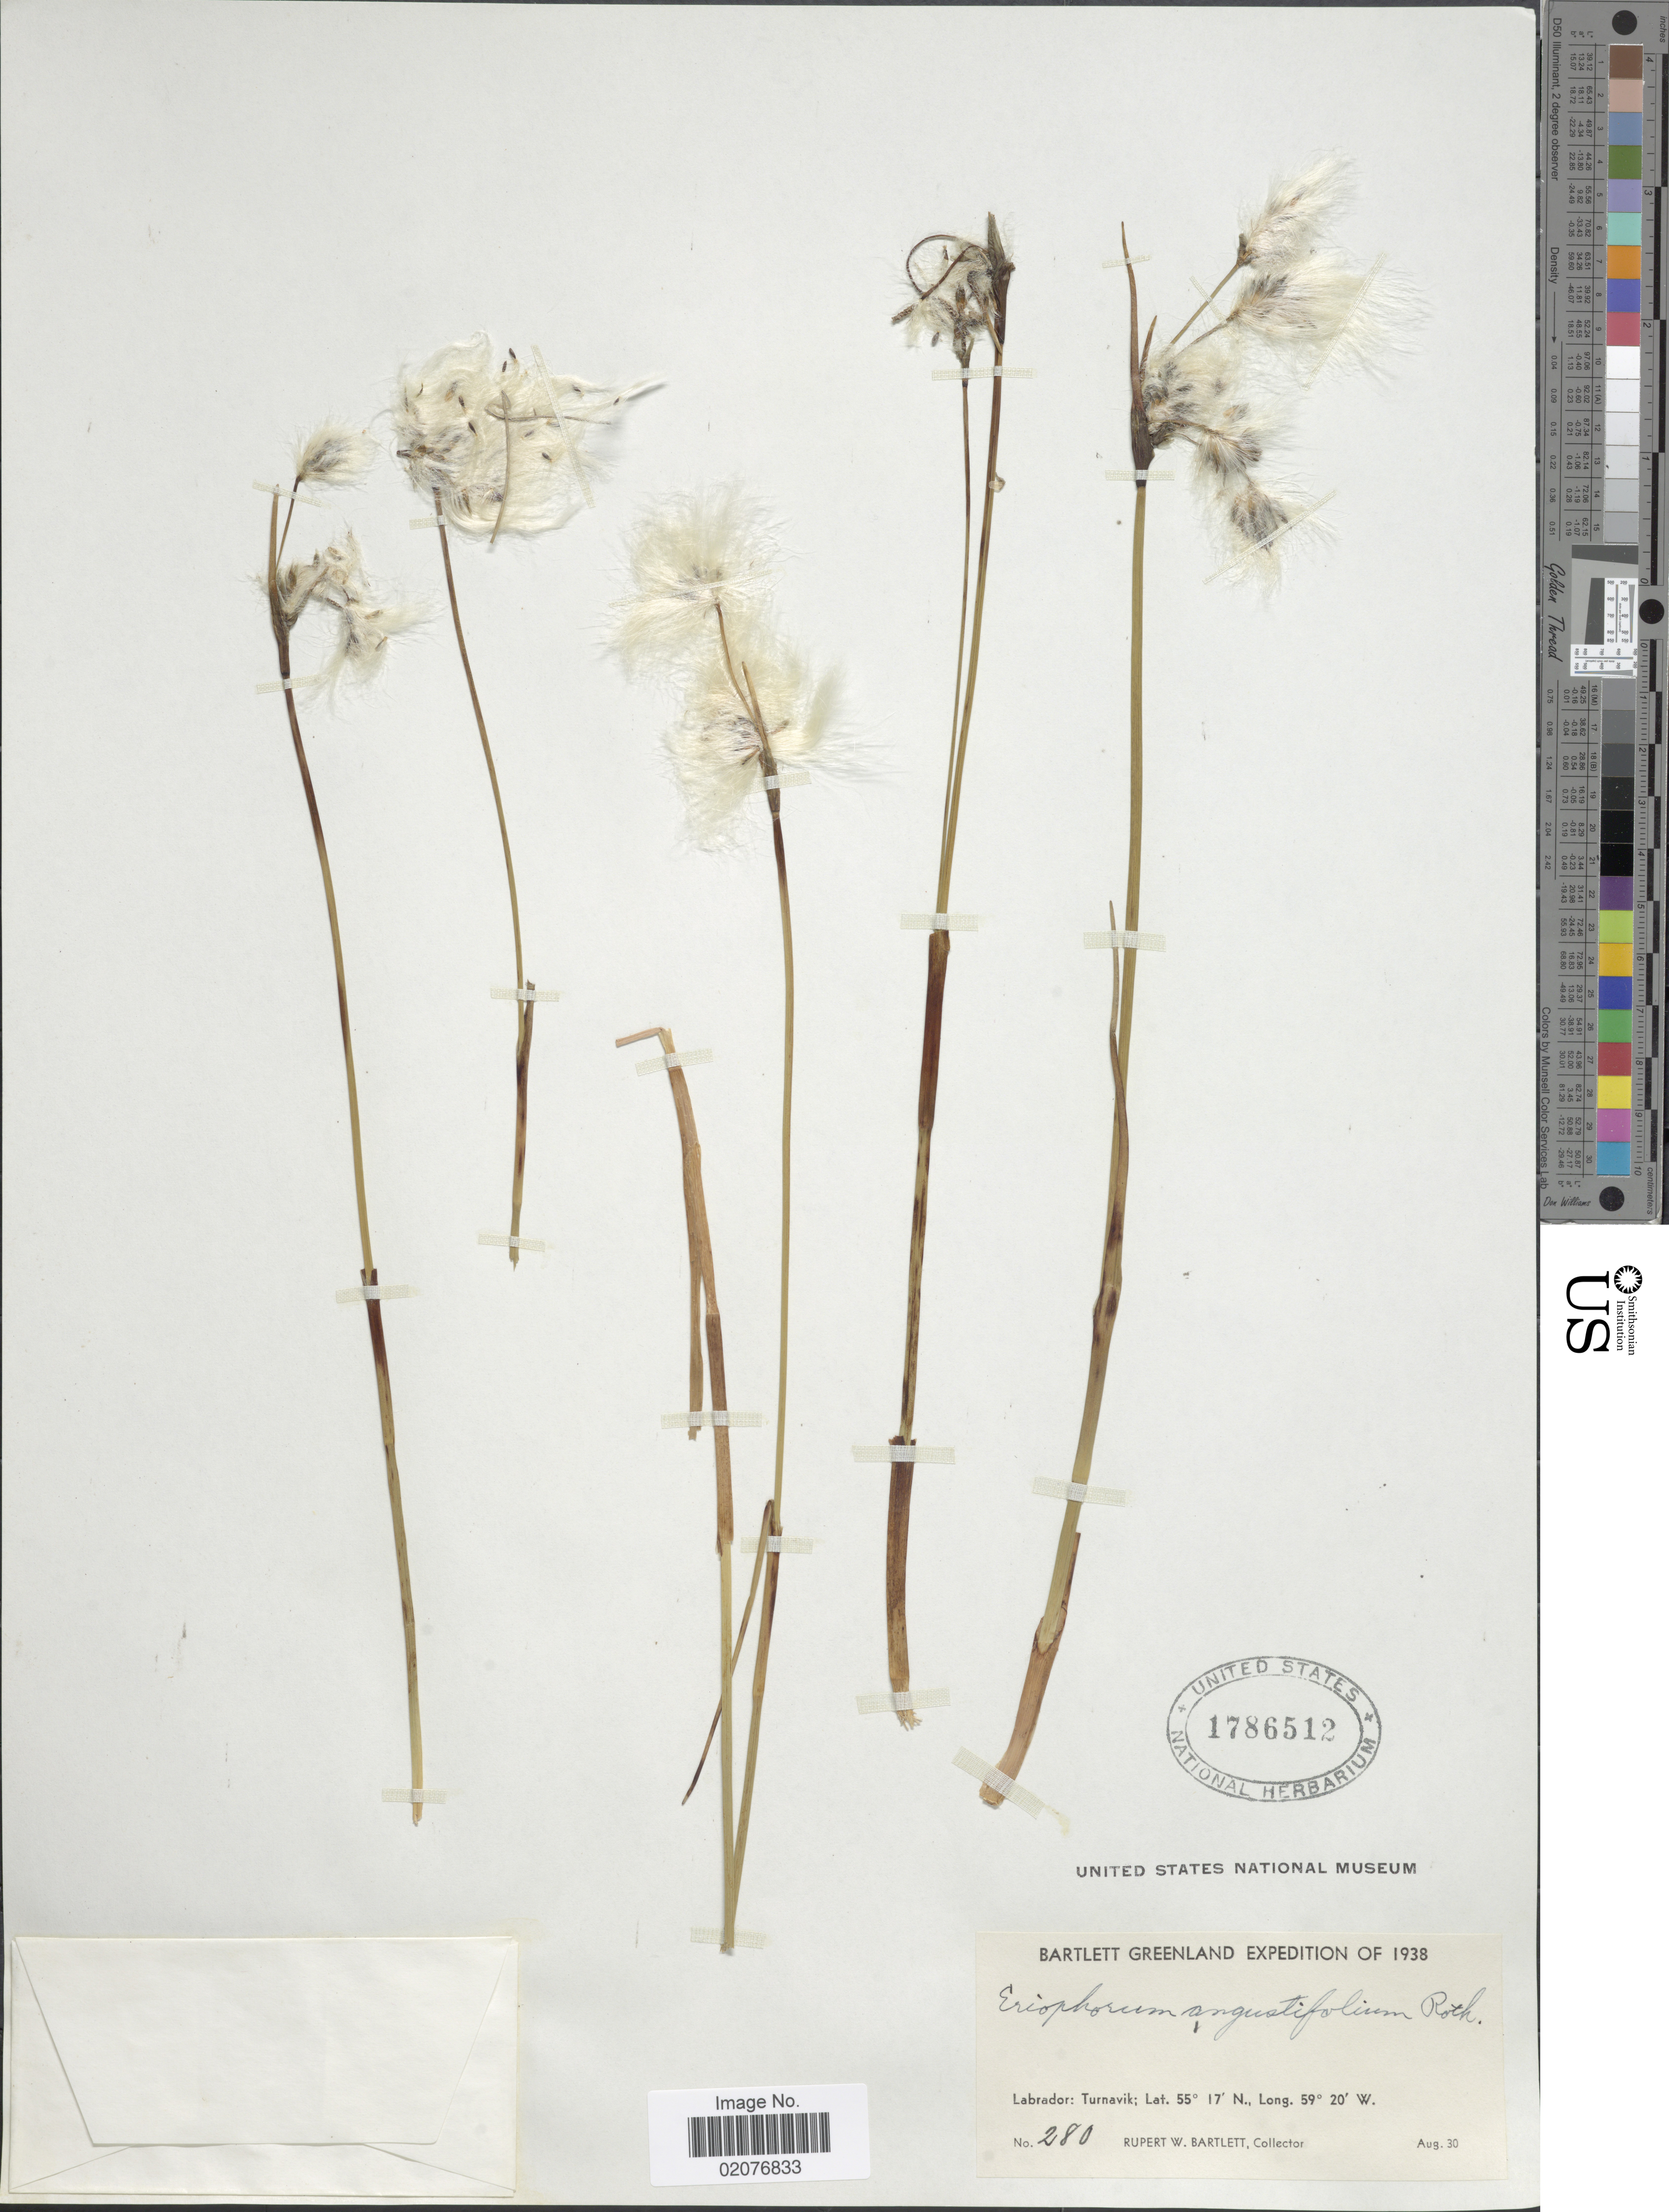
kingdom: Plantae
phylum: Tracheophyta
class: Liliopsida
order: Poales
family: Cyperaceae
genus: Eriophorum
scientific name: Eriophorum angustifolium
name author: Honck.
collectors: R. W. Bartlett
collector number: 280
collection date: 1938-08-30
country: Canada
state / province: Newfoundland and Labrador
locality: Bartlett Greenland, Labrador: Turnavik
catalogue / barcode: US 1786512